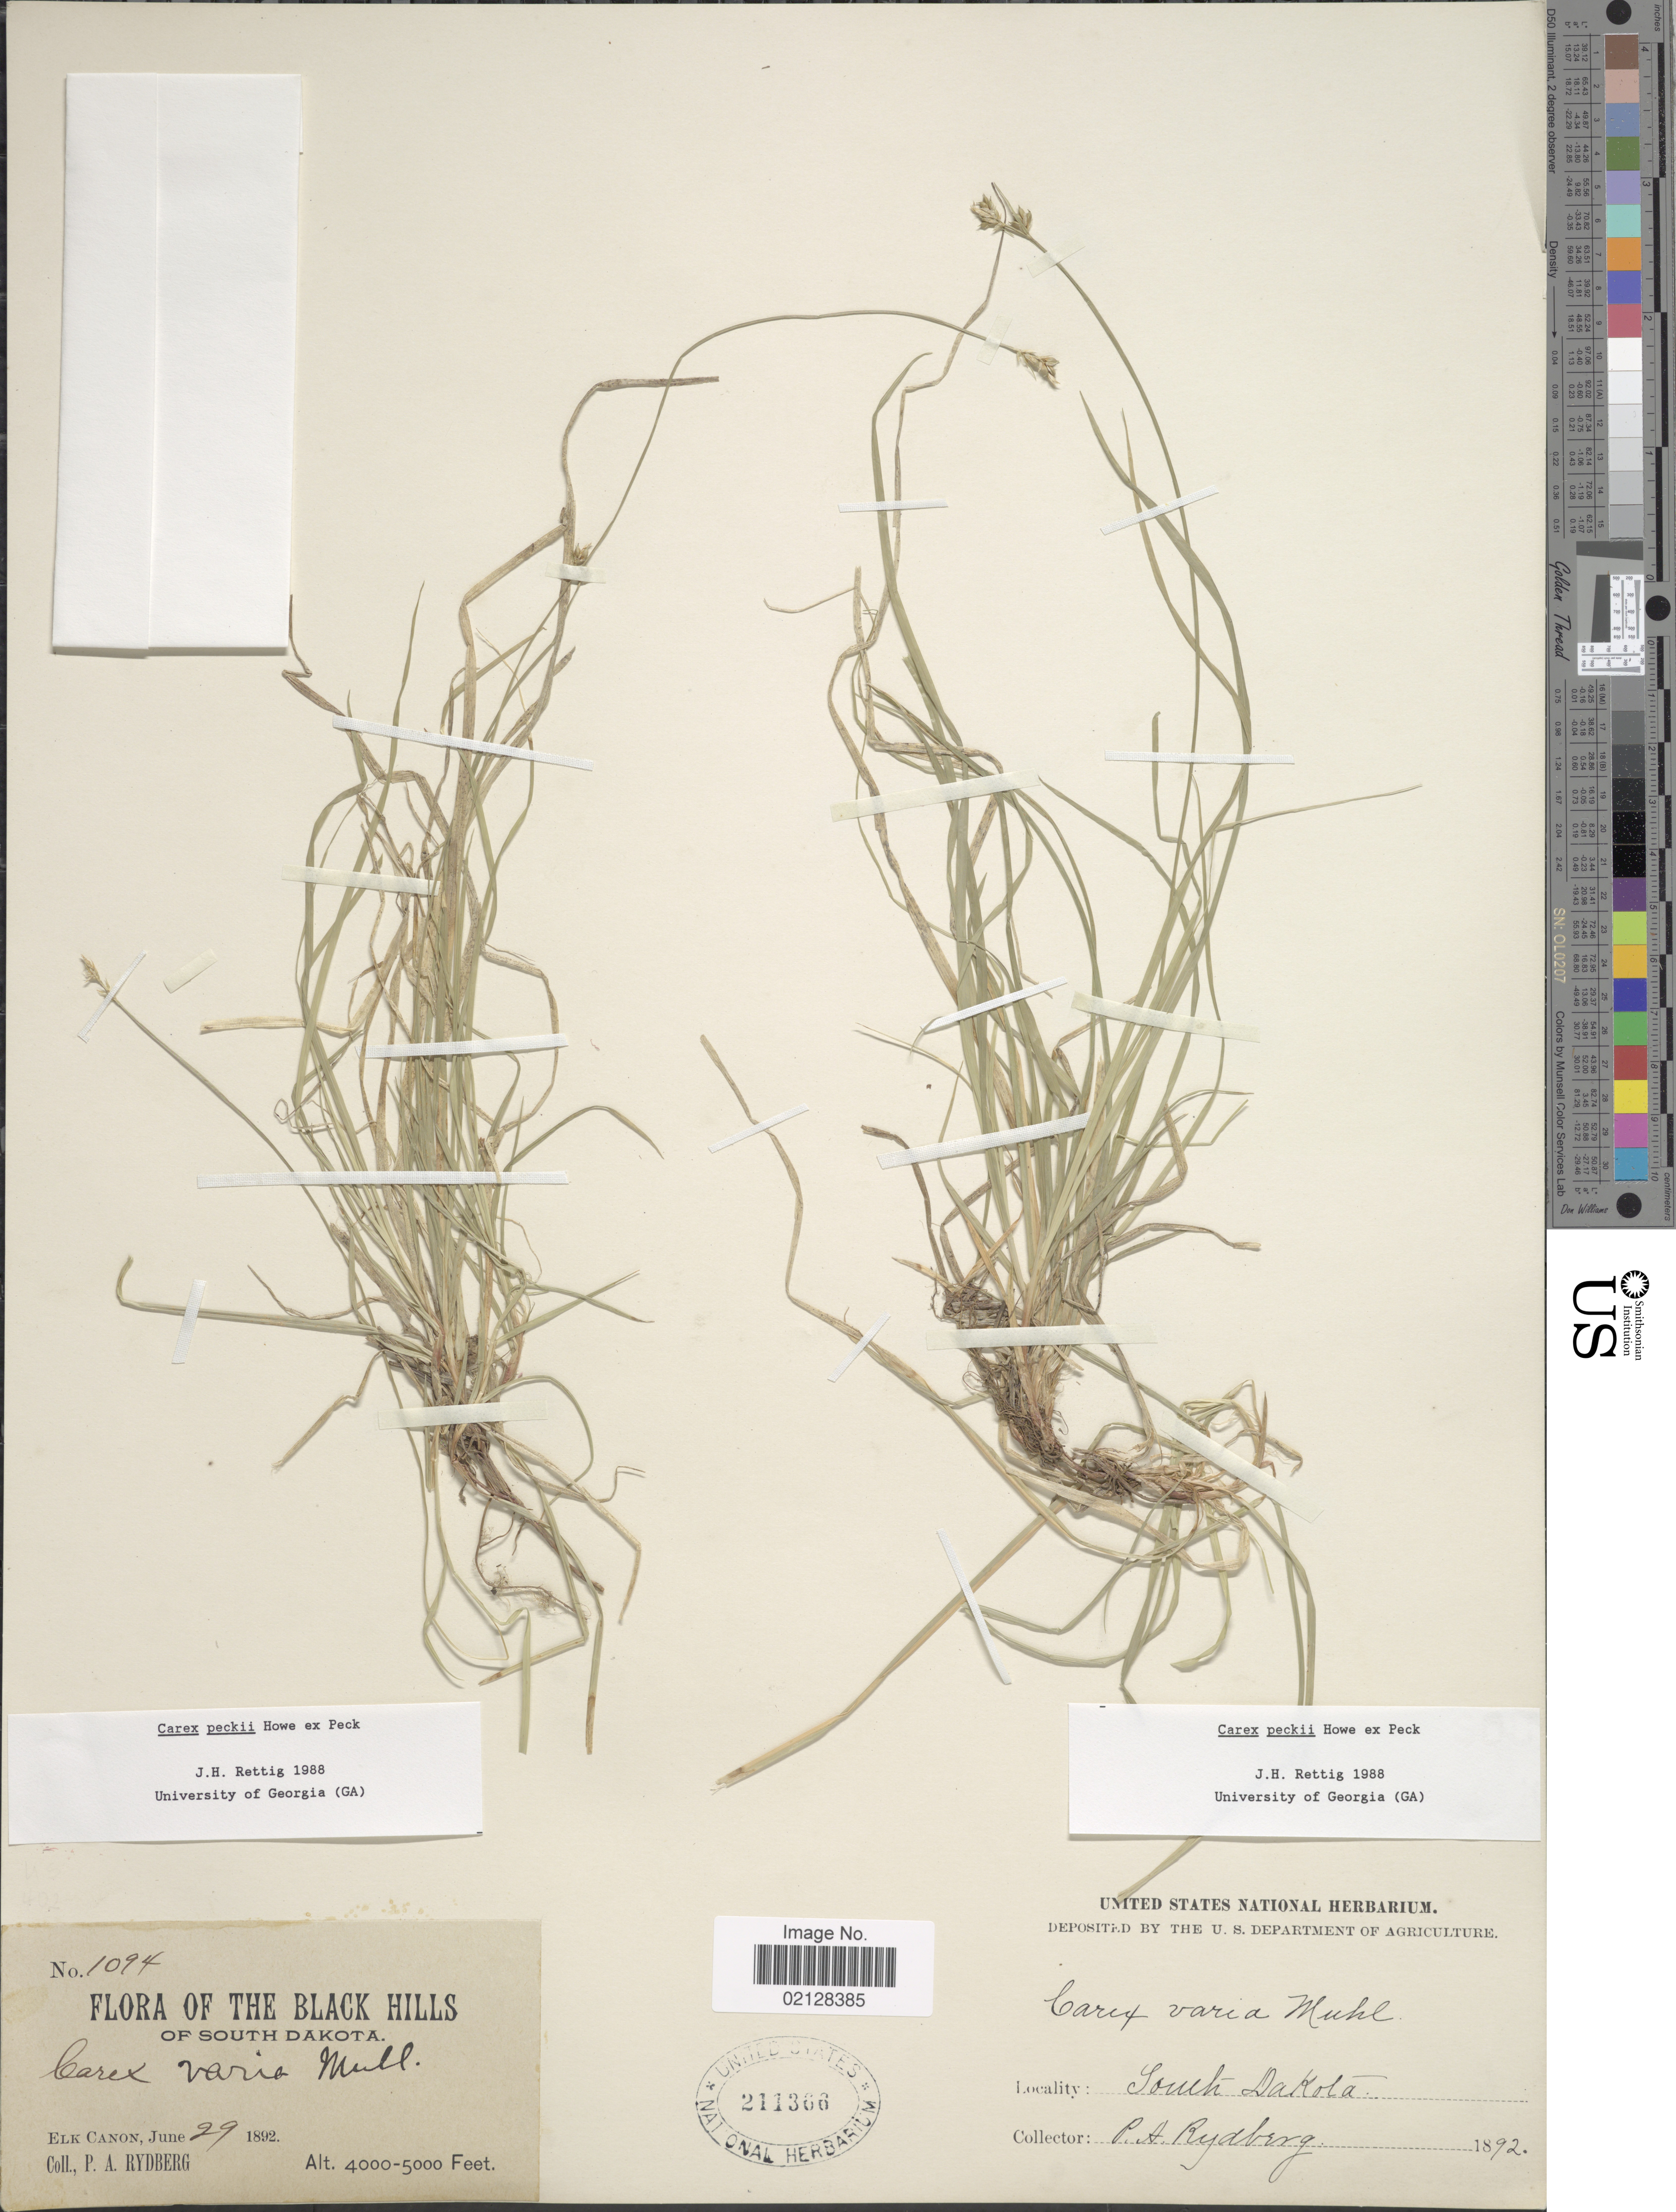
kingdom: Plantae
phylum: Tracheophyta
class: Liliopsida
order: Poales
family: Cyperaceae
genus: Carex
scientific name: Carex peckii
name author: Howe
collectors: P. A. Rydberg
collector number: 1094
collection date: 1892-06-29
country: United States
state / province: South Dakota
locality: The Black Hill of South Dakota, Elk Canon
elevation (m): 1219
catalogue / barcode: US 211366